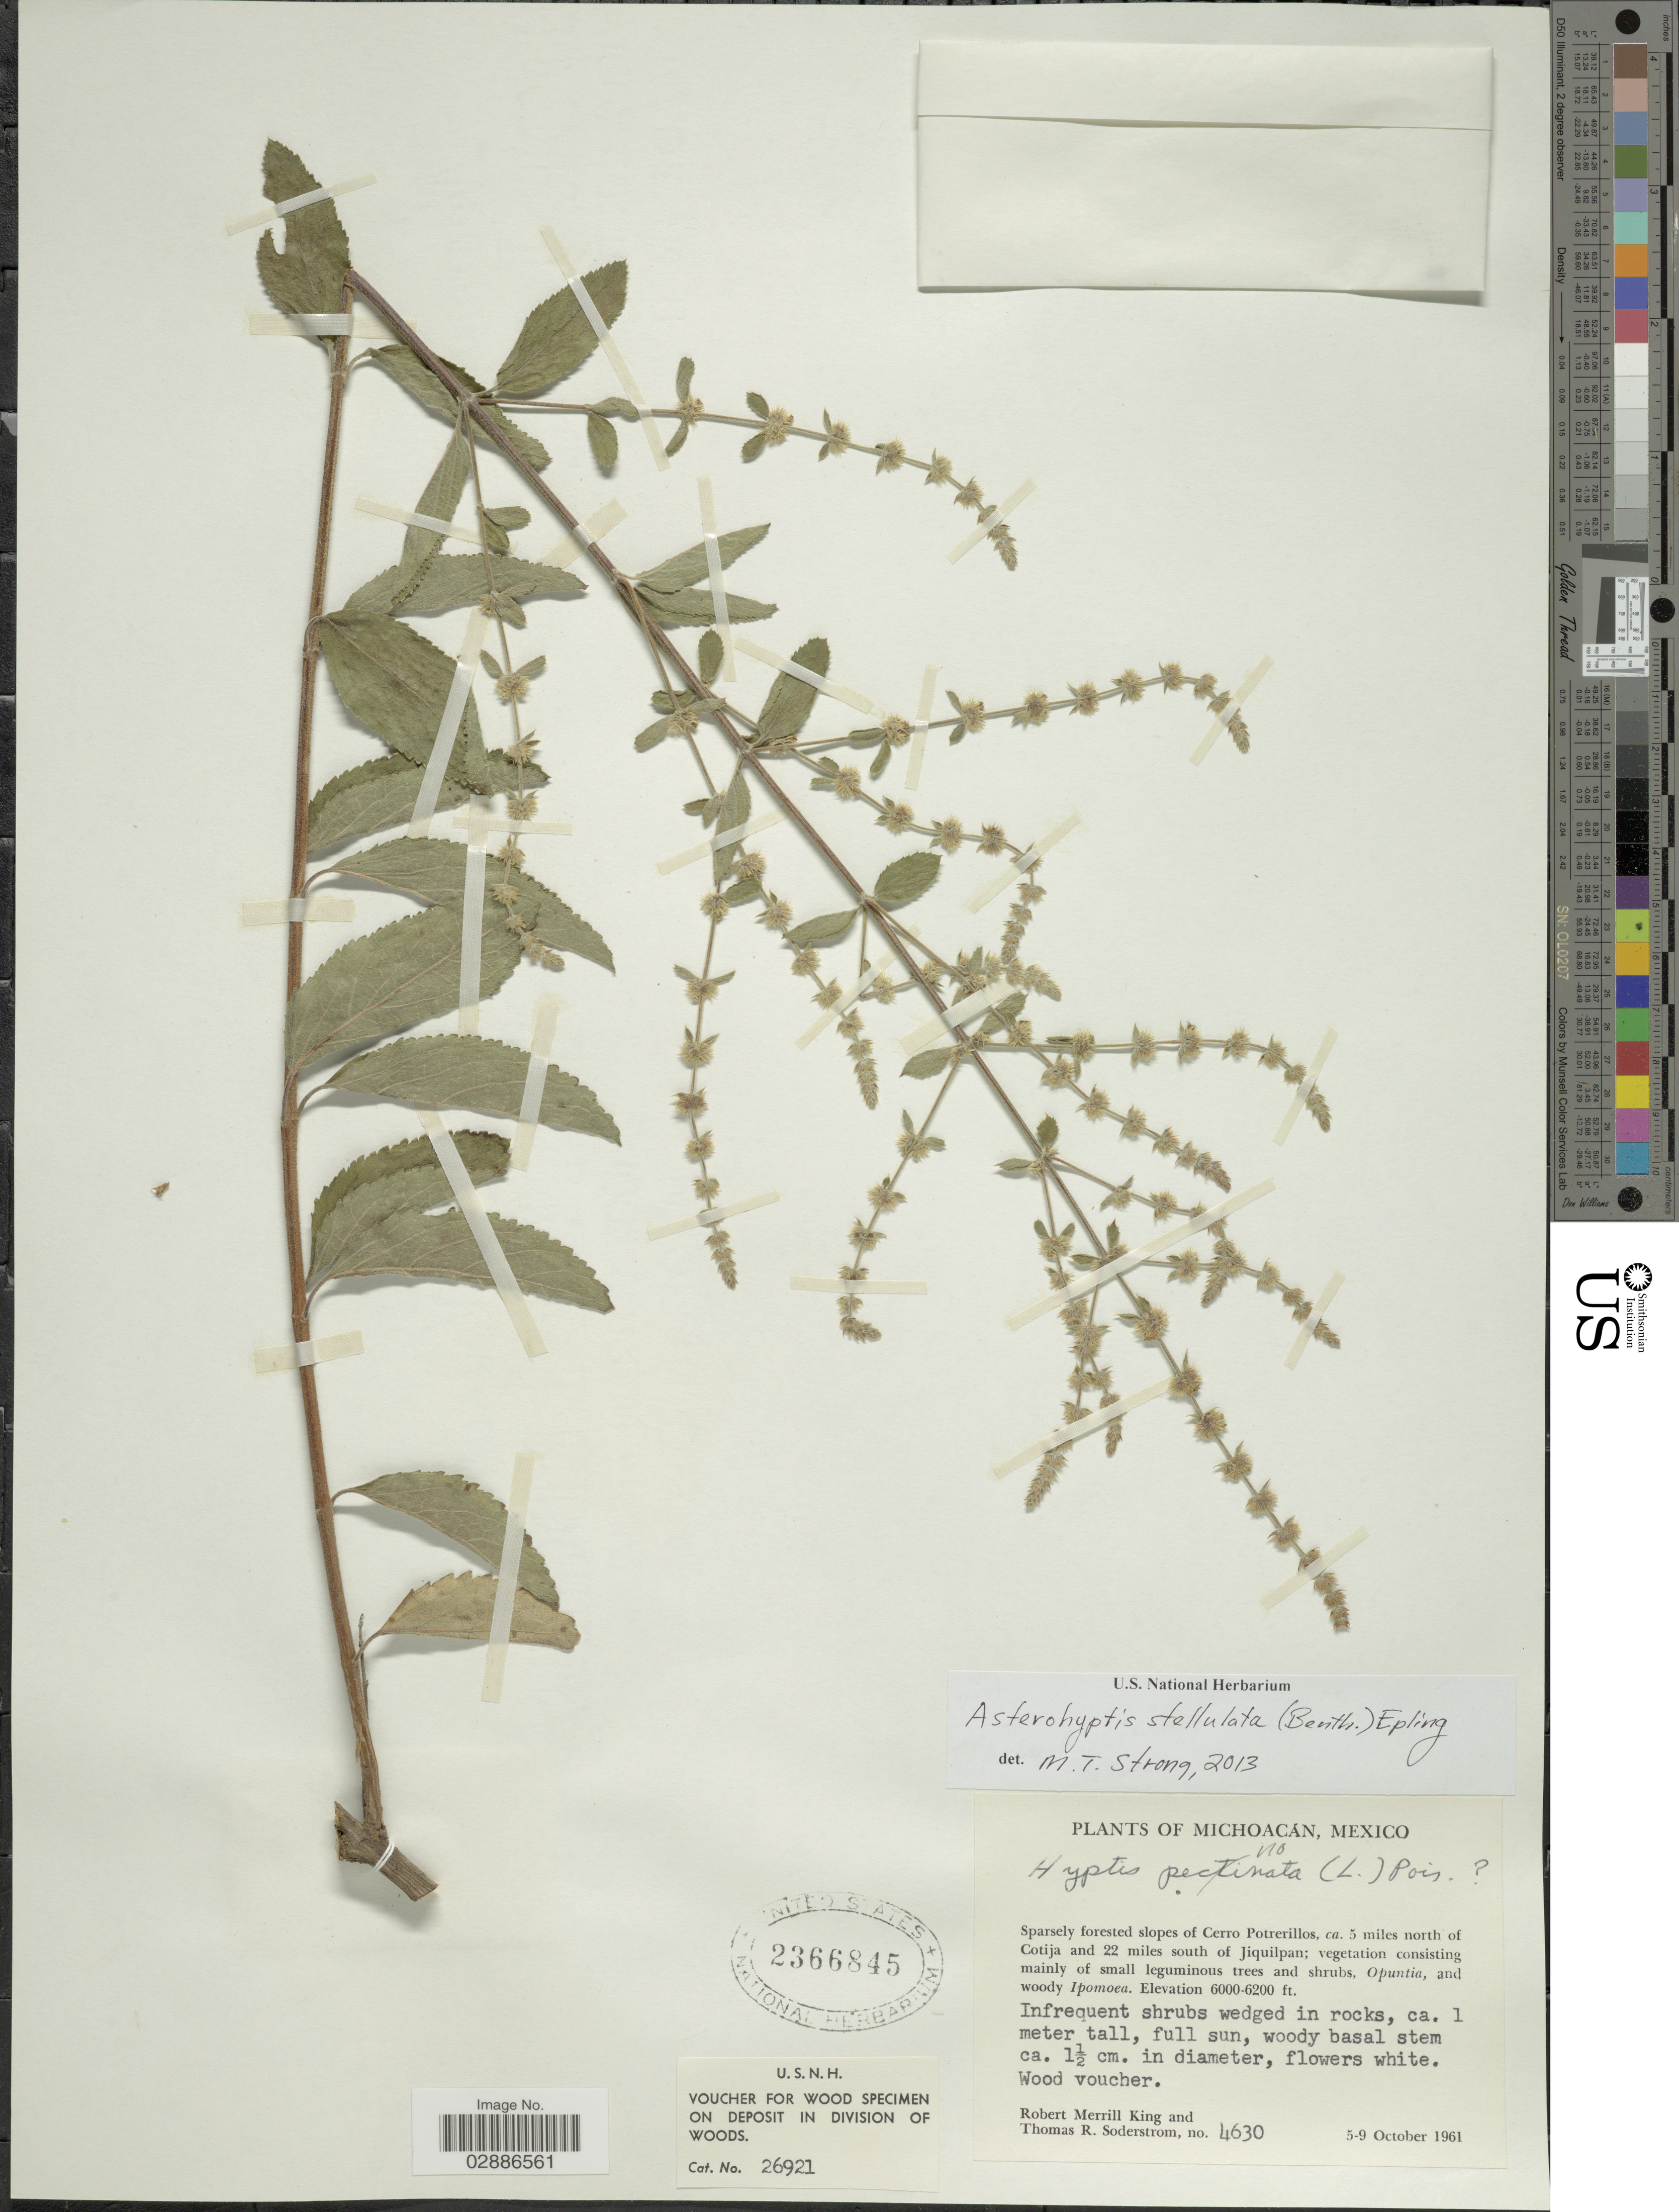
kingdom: Plantae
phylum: Tracheophyta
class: Magnoliopsida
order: Lamiales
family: Lamiaceae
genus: Asterohyptis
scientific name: Asterohyptis stellulata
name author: (Benth.) Epling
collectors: R. M. King & T. R. Soderstrom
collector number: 4630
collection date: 1961-10-05/1961-10-09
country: Mexico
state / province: Michoacán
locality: Sparsely forested slopes of Cerro Potrerillos, ca. 5 miles north of Cotija and 22 miles south of Jiquilpan.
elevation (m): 1829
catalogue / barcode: US 2366845